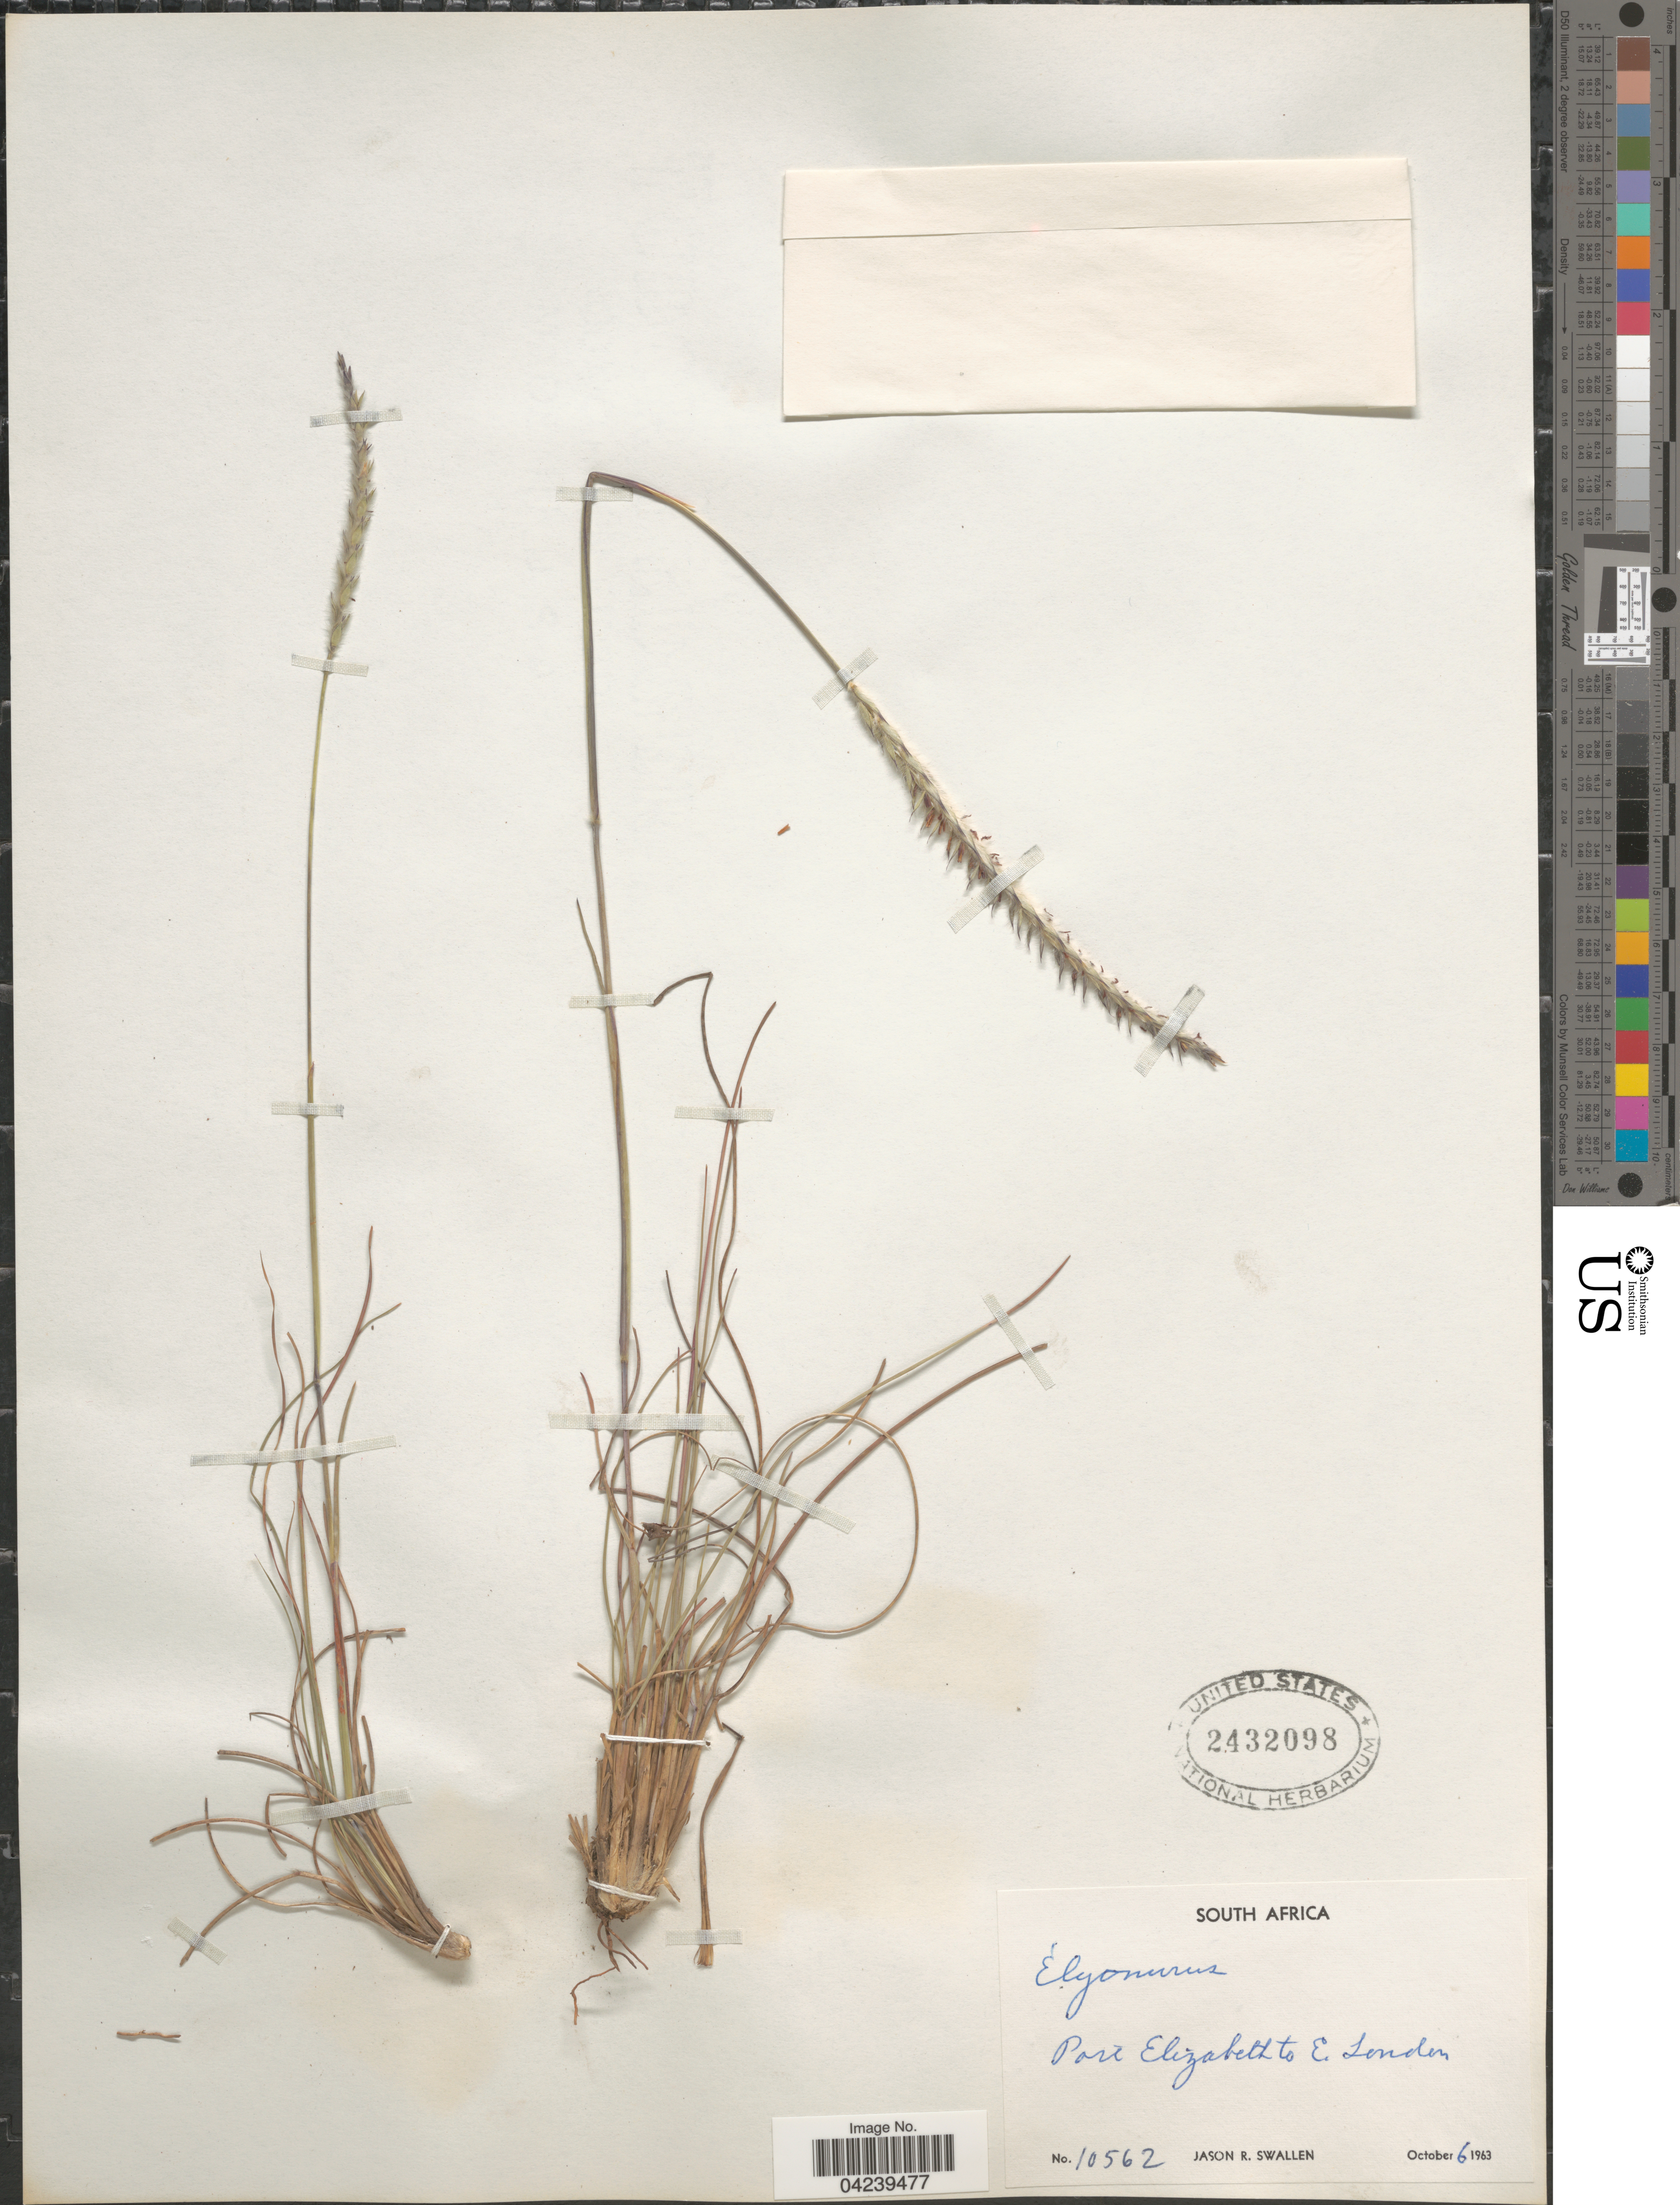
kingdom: Plantae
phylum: Tracheophyta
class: Liliopsida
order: Poales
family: Poaceae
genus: Elionurus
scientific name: Elionurus muticus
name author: (Spreng.) Kuntze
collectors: J. R. Swallen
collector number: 10562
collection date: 1963-10-06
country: South Africa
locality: Port Elizabeth to E. London.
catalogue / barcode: US 2432098